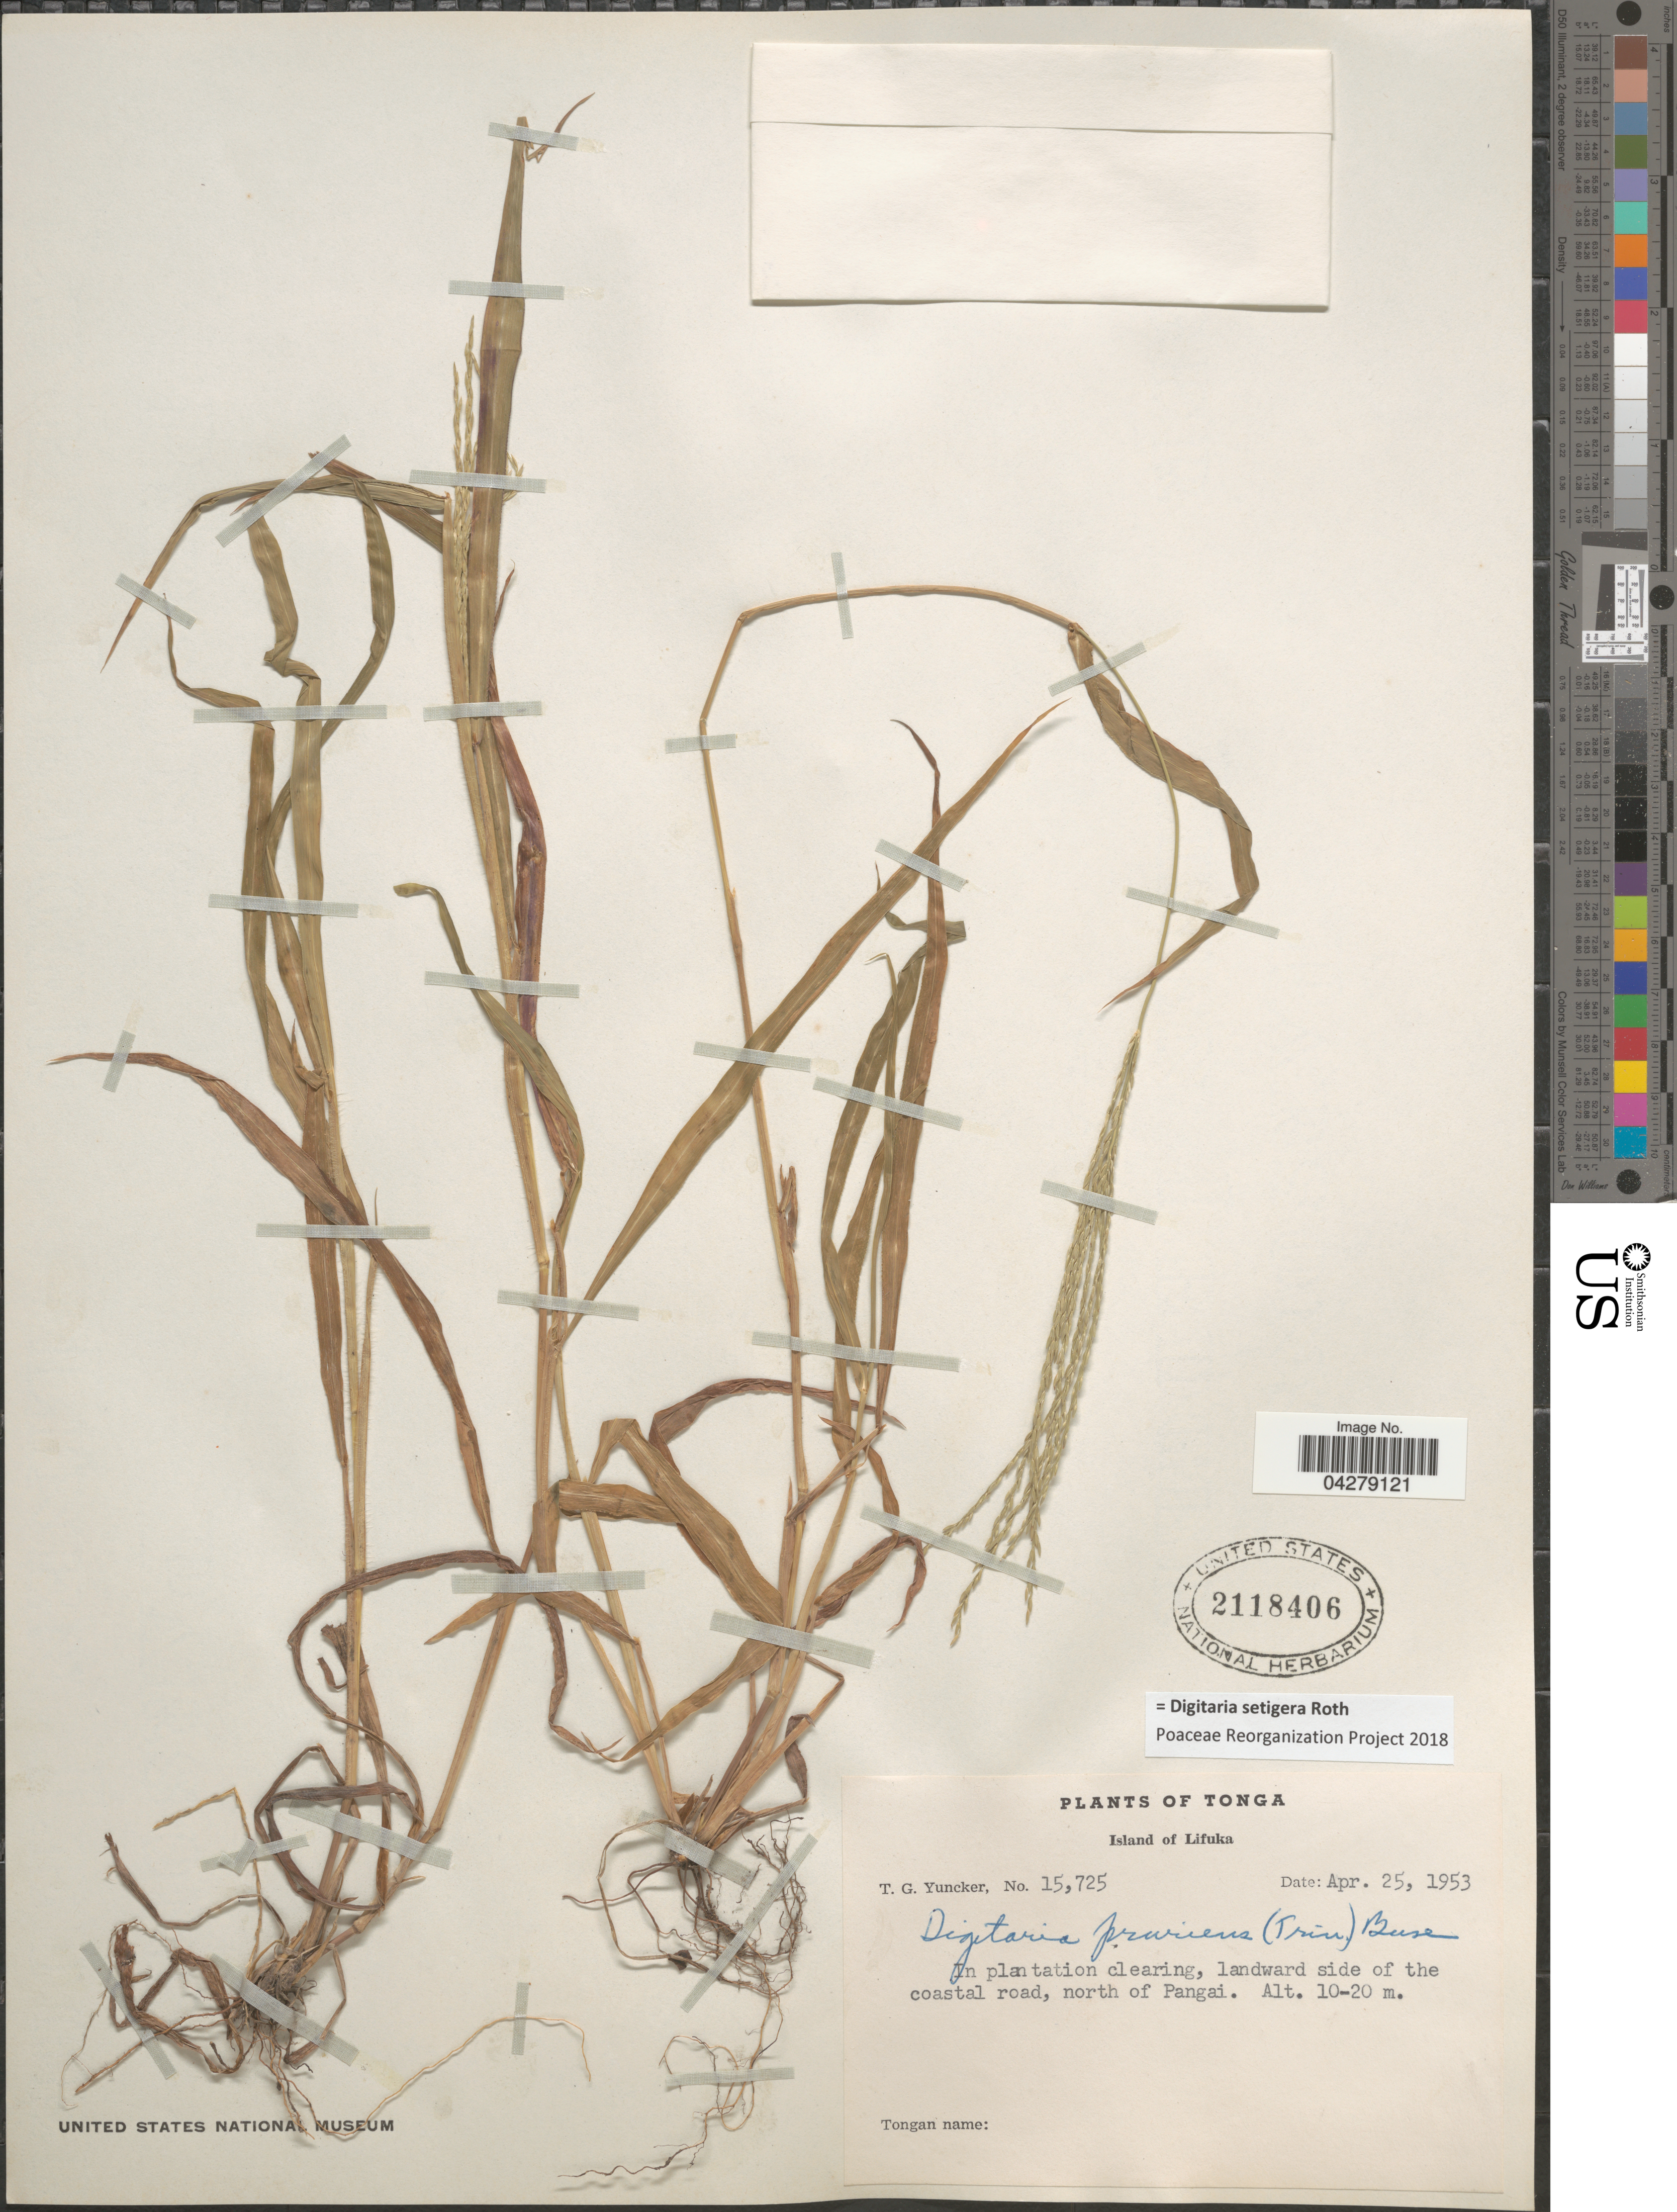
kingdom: Plantae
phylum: Tracheophyta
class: Liliopsida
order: Poales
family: Poaceae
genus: Digitaria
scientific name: Digitaria setigera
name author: Roth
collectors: T. G. Yuncker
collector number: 15725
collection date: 1953-04-25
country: Tonga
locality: Island of Lifuka. In platation clearing, landward side of the coastal road, north of Pangai.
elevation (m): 10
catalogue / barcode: US 2118406